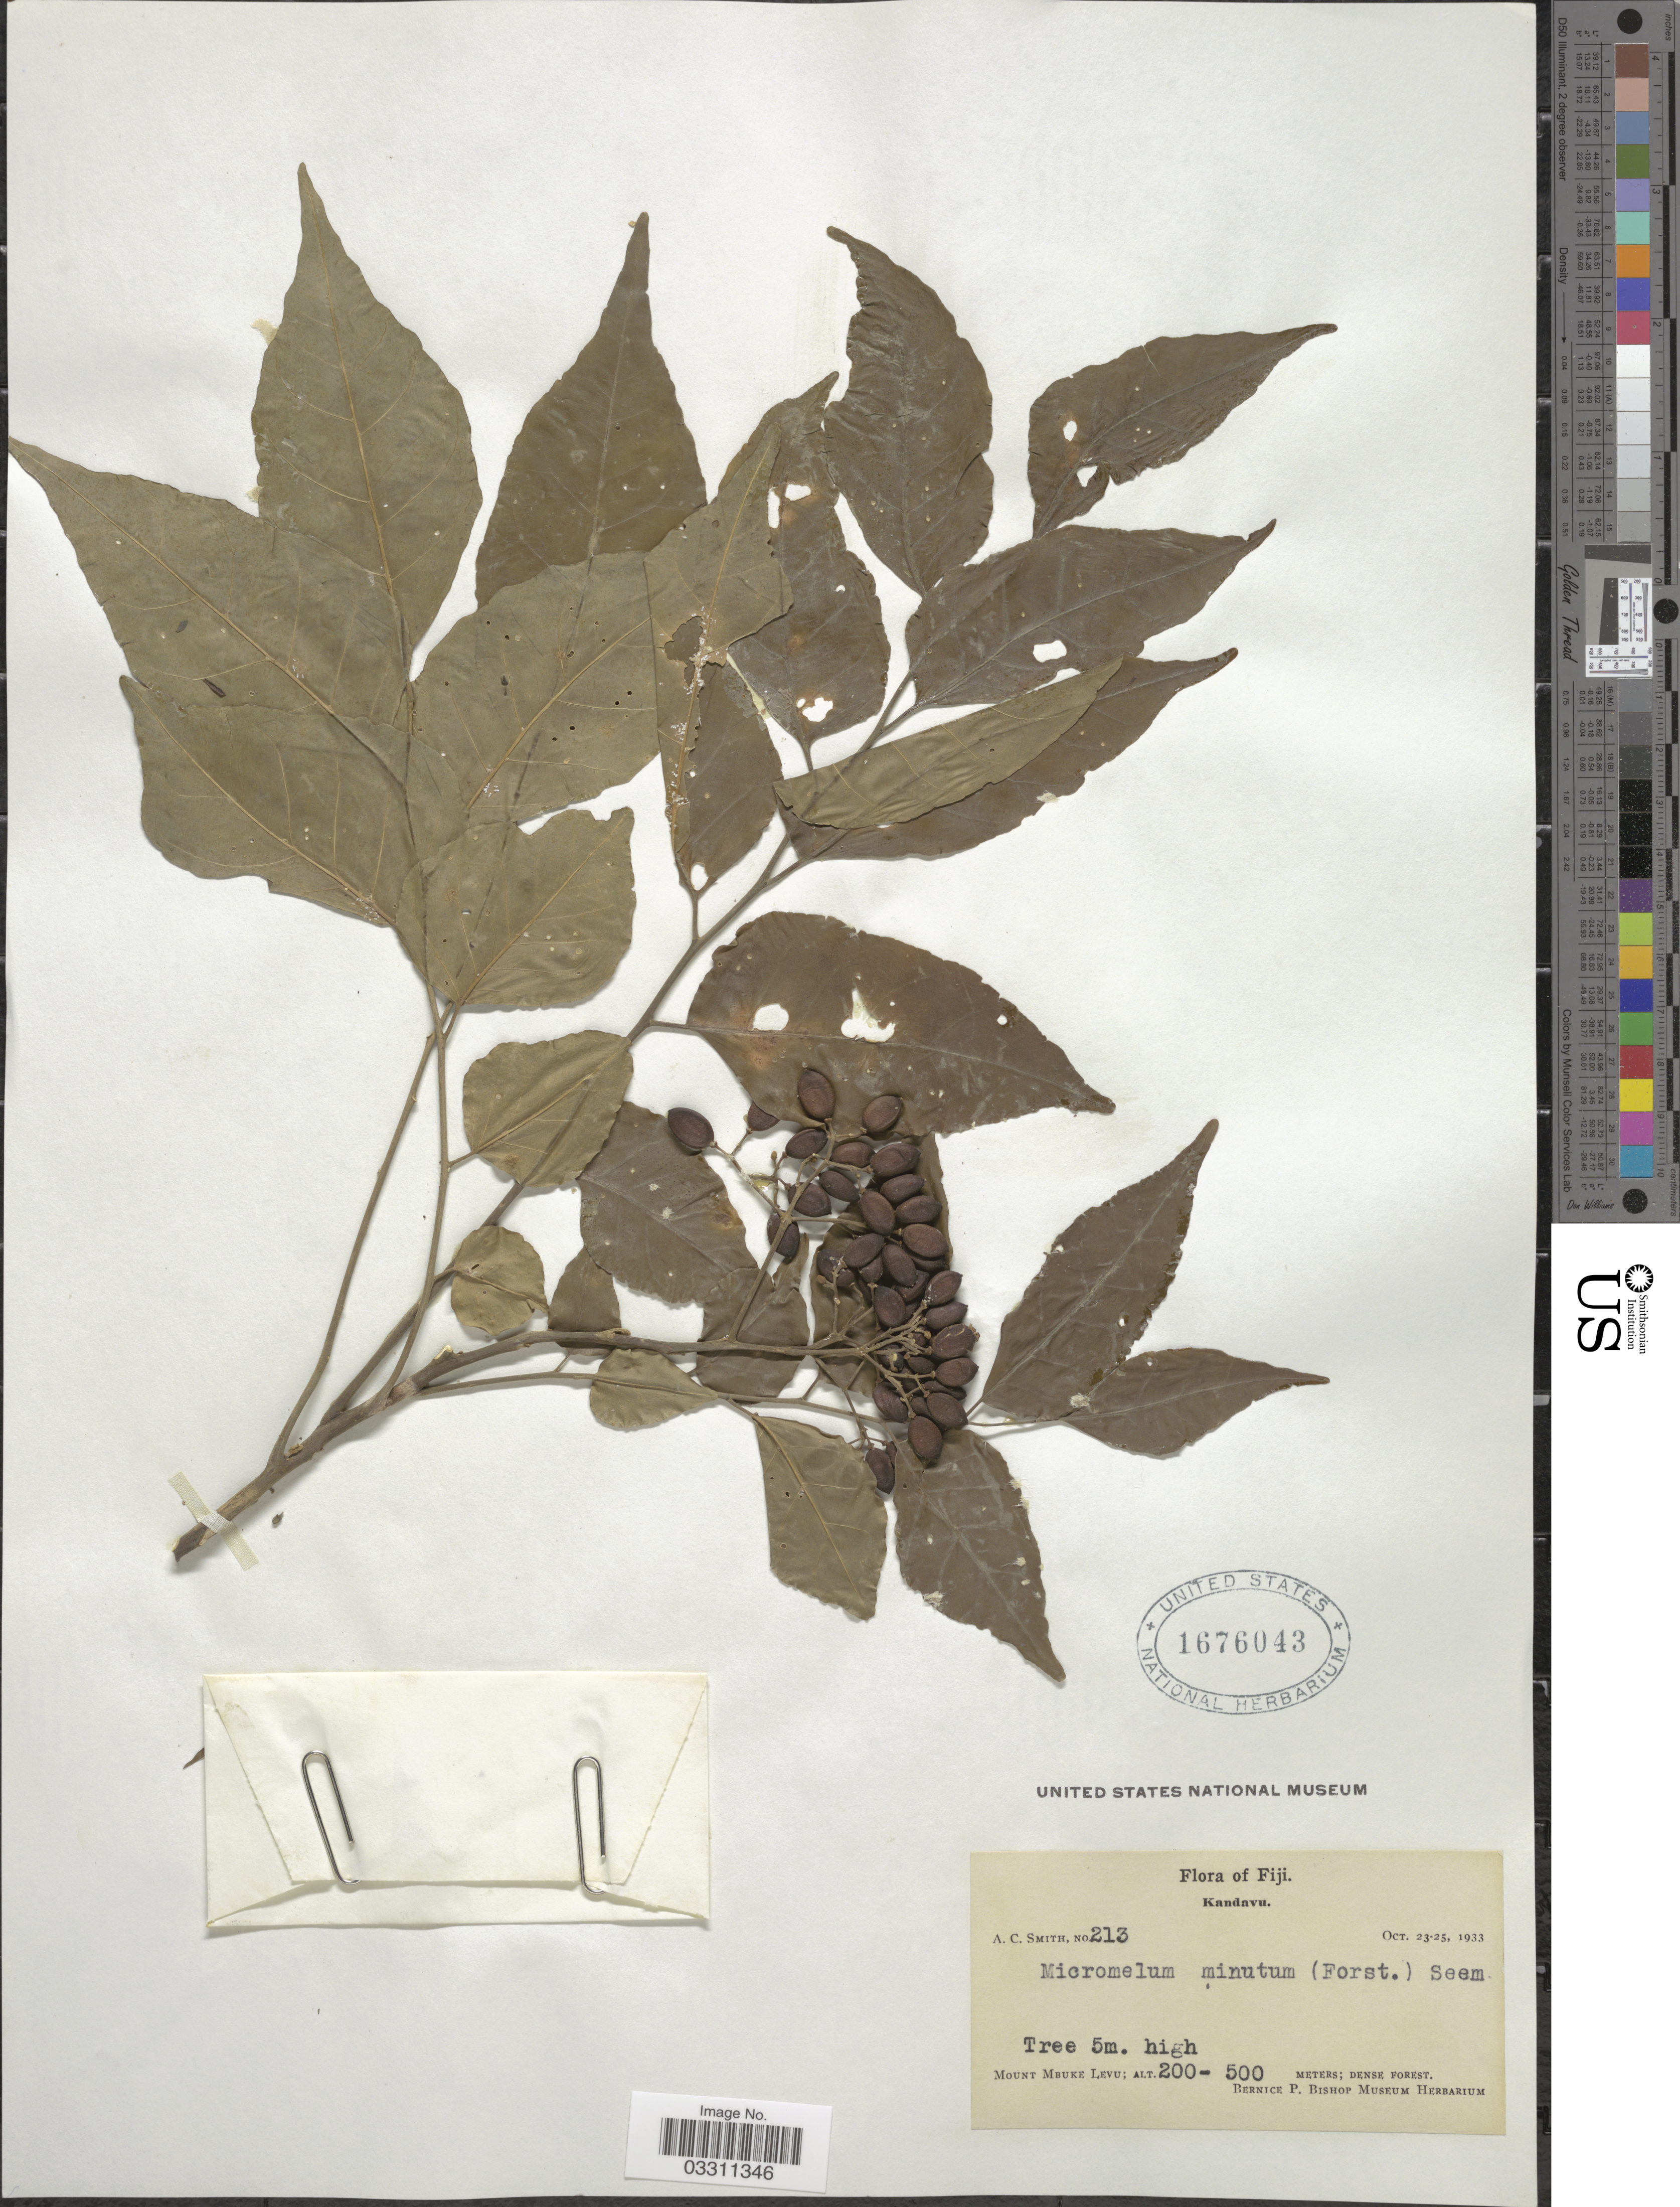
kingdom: Plantae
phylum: Tracheophyta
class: Magnoliopsida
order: Sapindales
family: Rutaceae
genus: Micromelum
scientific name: Micromelum minutum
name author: (G. Forst.) Wight & Arn.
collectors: A. C. Smith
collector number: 213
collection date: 1933-10-23/1933-10-25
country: Fiji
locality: Kandavu. Mount Mbuke Levu.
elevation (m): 200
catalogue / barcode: US 1676043